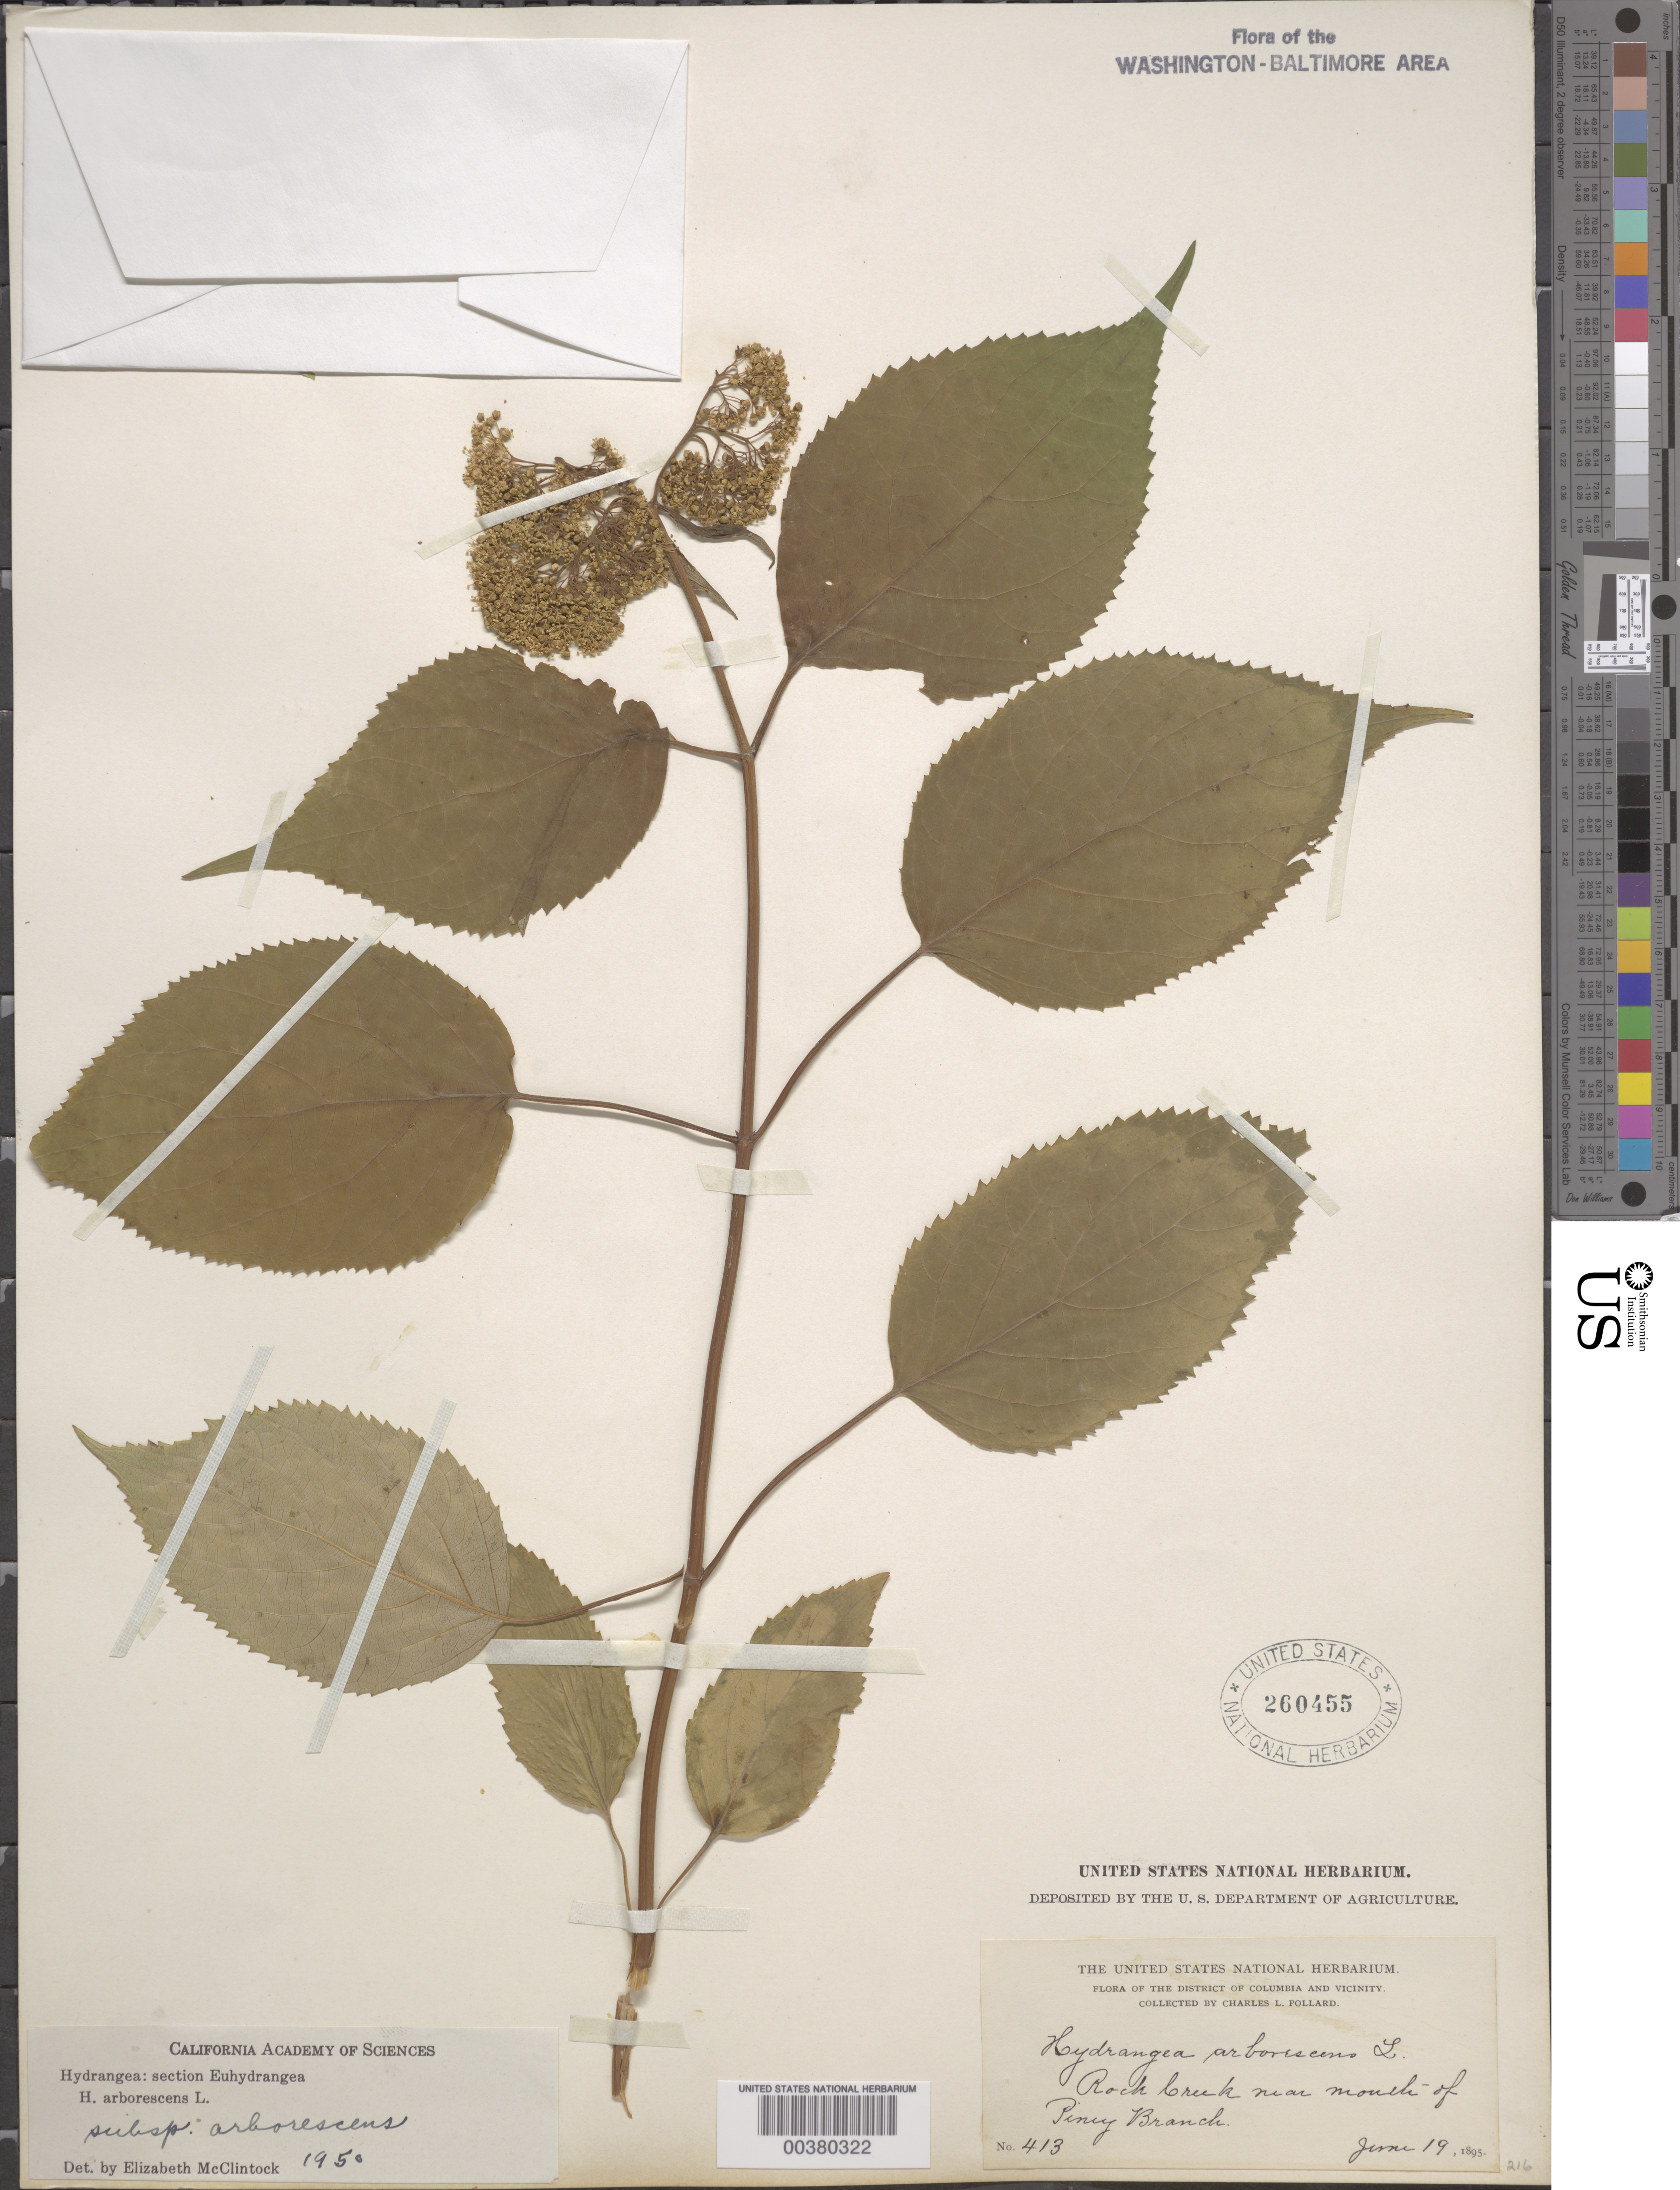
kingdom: Plantae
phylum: Tracheophyta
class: Magnoliopsida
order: Cornales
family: Hydrangeaceae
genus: Hydrangea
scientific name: Hydrangea arborescens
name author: L.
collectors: C. L. Pollard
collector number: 413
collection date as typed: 19 Jun 1895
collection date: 1895-06-19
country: United States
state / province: District of Columbia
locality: Rock Creek near mouth of Piney Branch Rock Creek Park and Vicinity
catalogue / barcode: US 260455